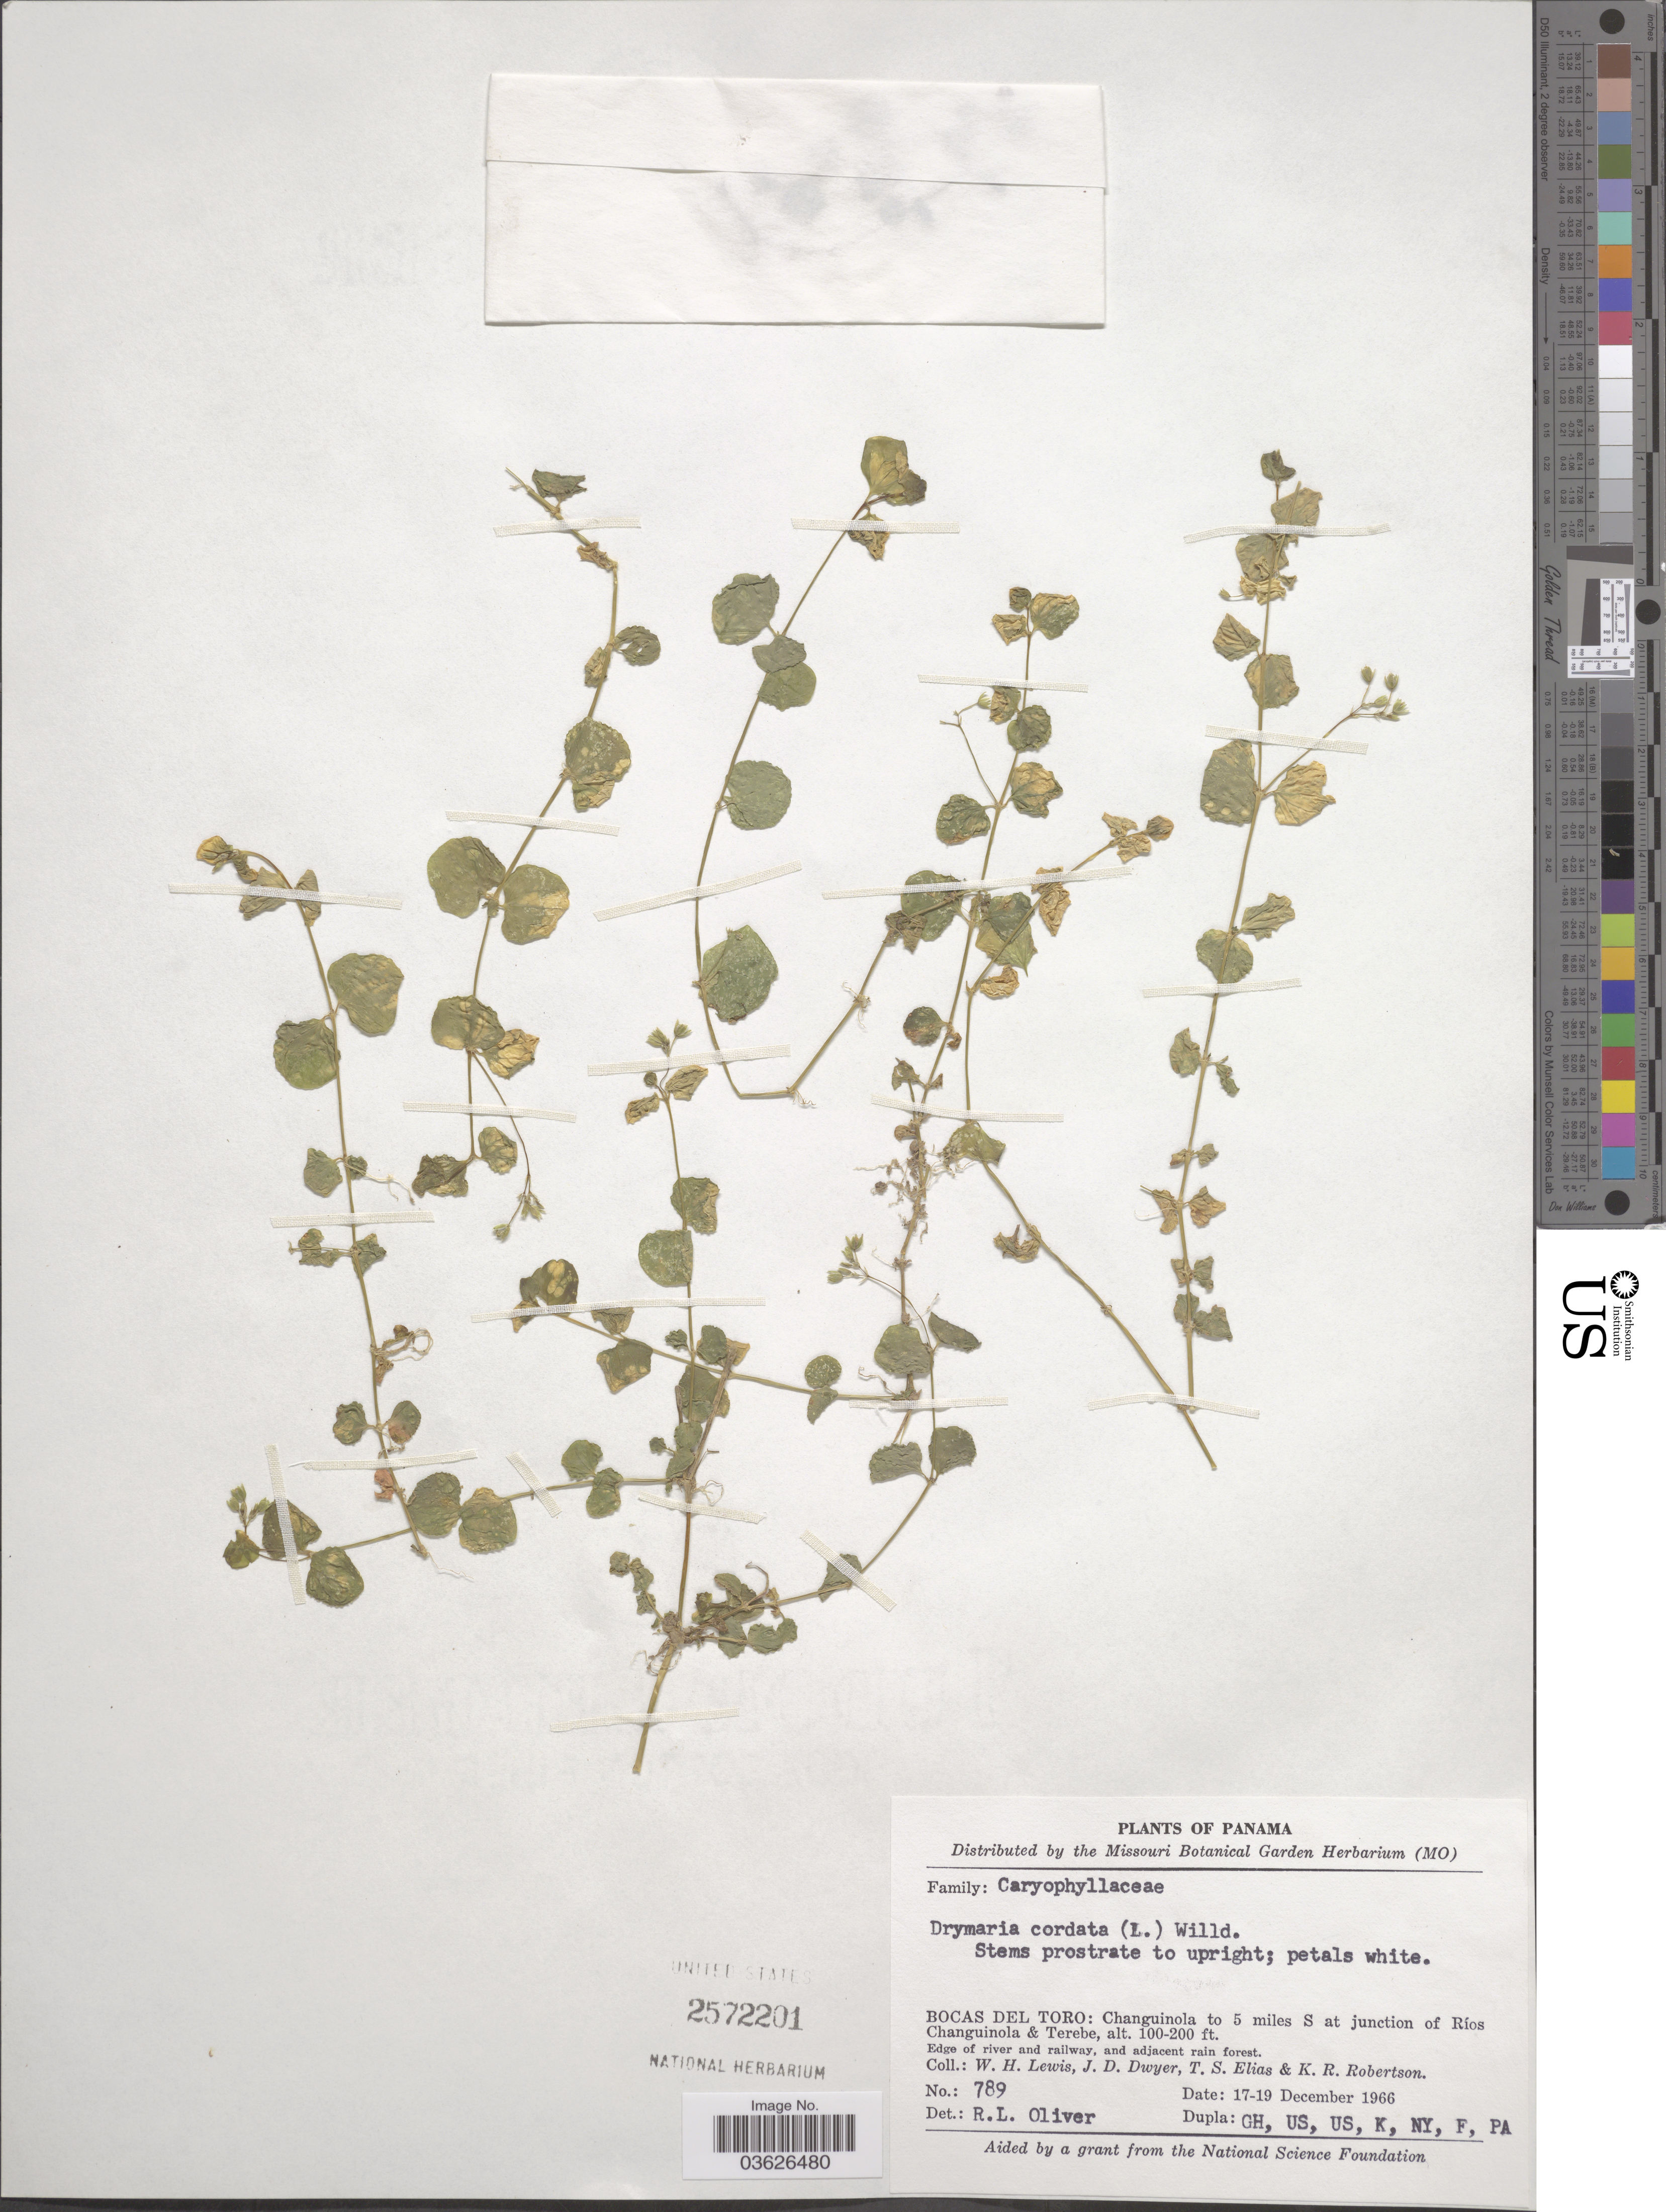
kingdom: Plantae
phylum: Tracheophyta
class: Magnoliopsida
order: Caryophyllales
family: Caryophyllaceae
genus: Drymaria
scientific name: Drymaria cordata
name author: (L.) Willd. ex Schult.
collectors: W. H. Lewis, J. D. Dwyer, T. S. Elias & K. Robertson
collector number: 789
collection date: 1966-12-17/1966-12-19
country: Panama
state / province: Bocas del Toro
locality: Changuinola to 5 miles S at junction of Ríos Changuinola & Terebe.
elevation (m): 30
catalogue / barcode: US 2572201